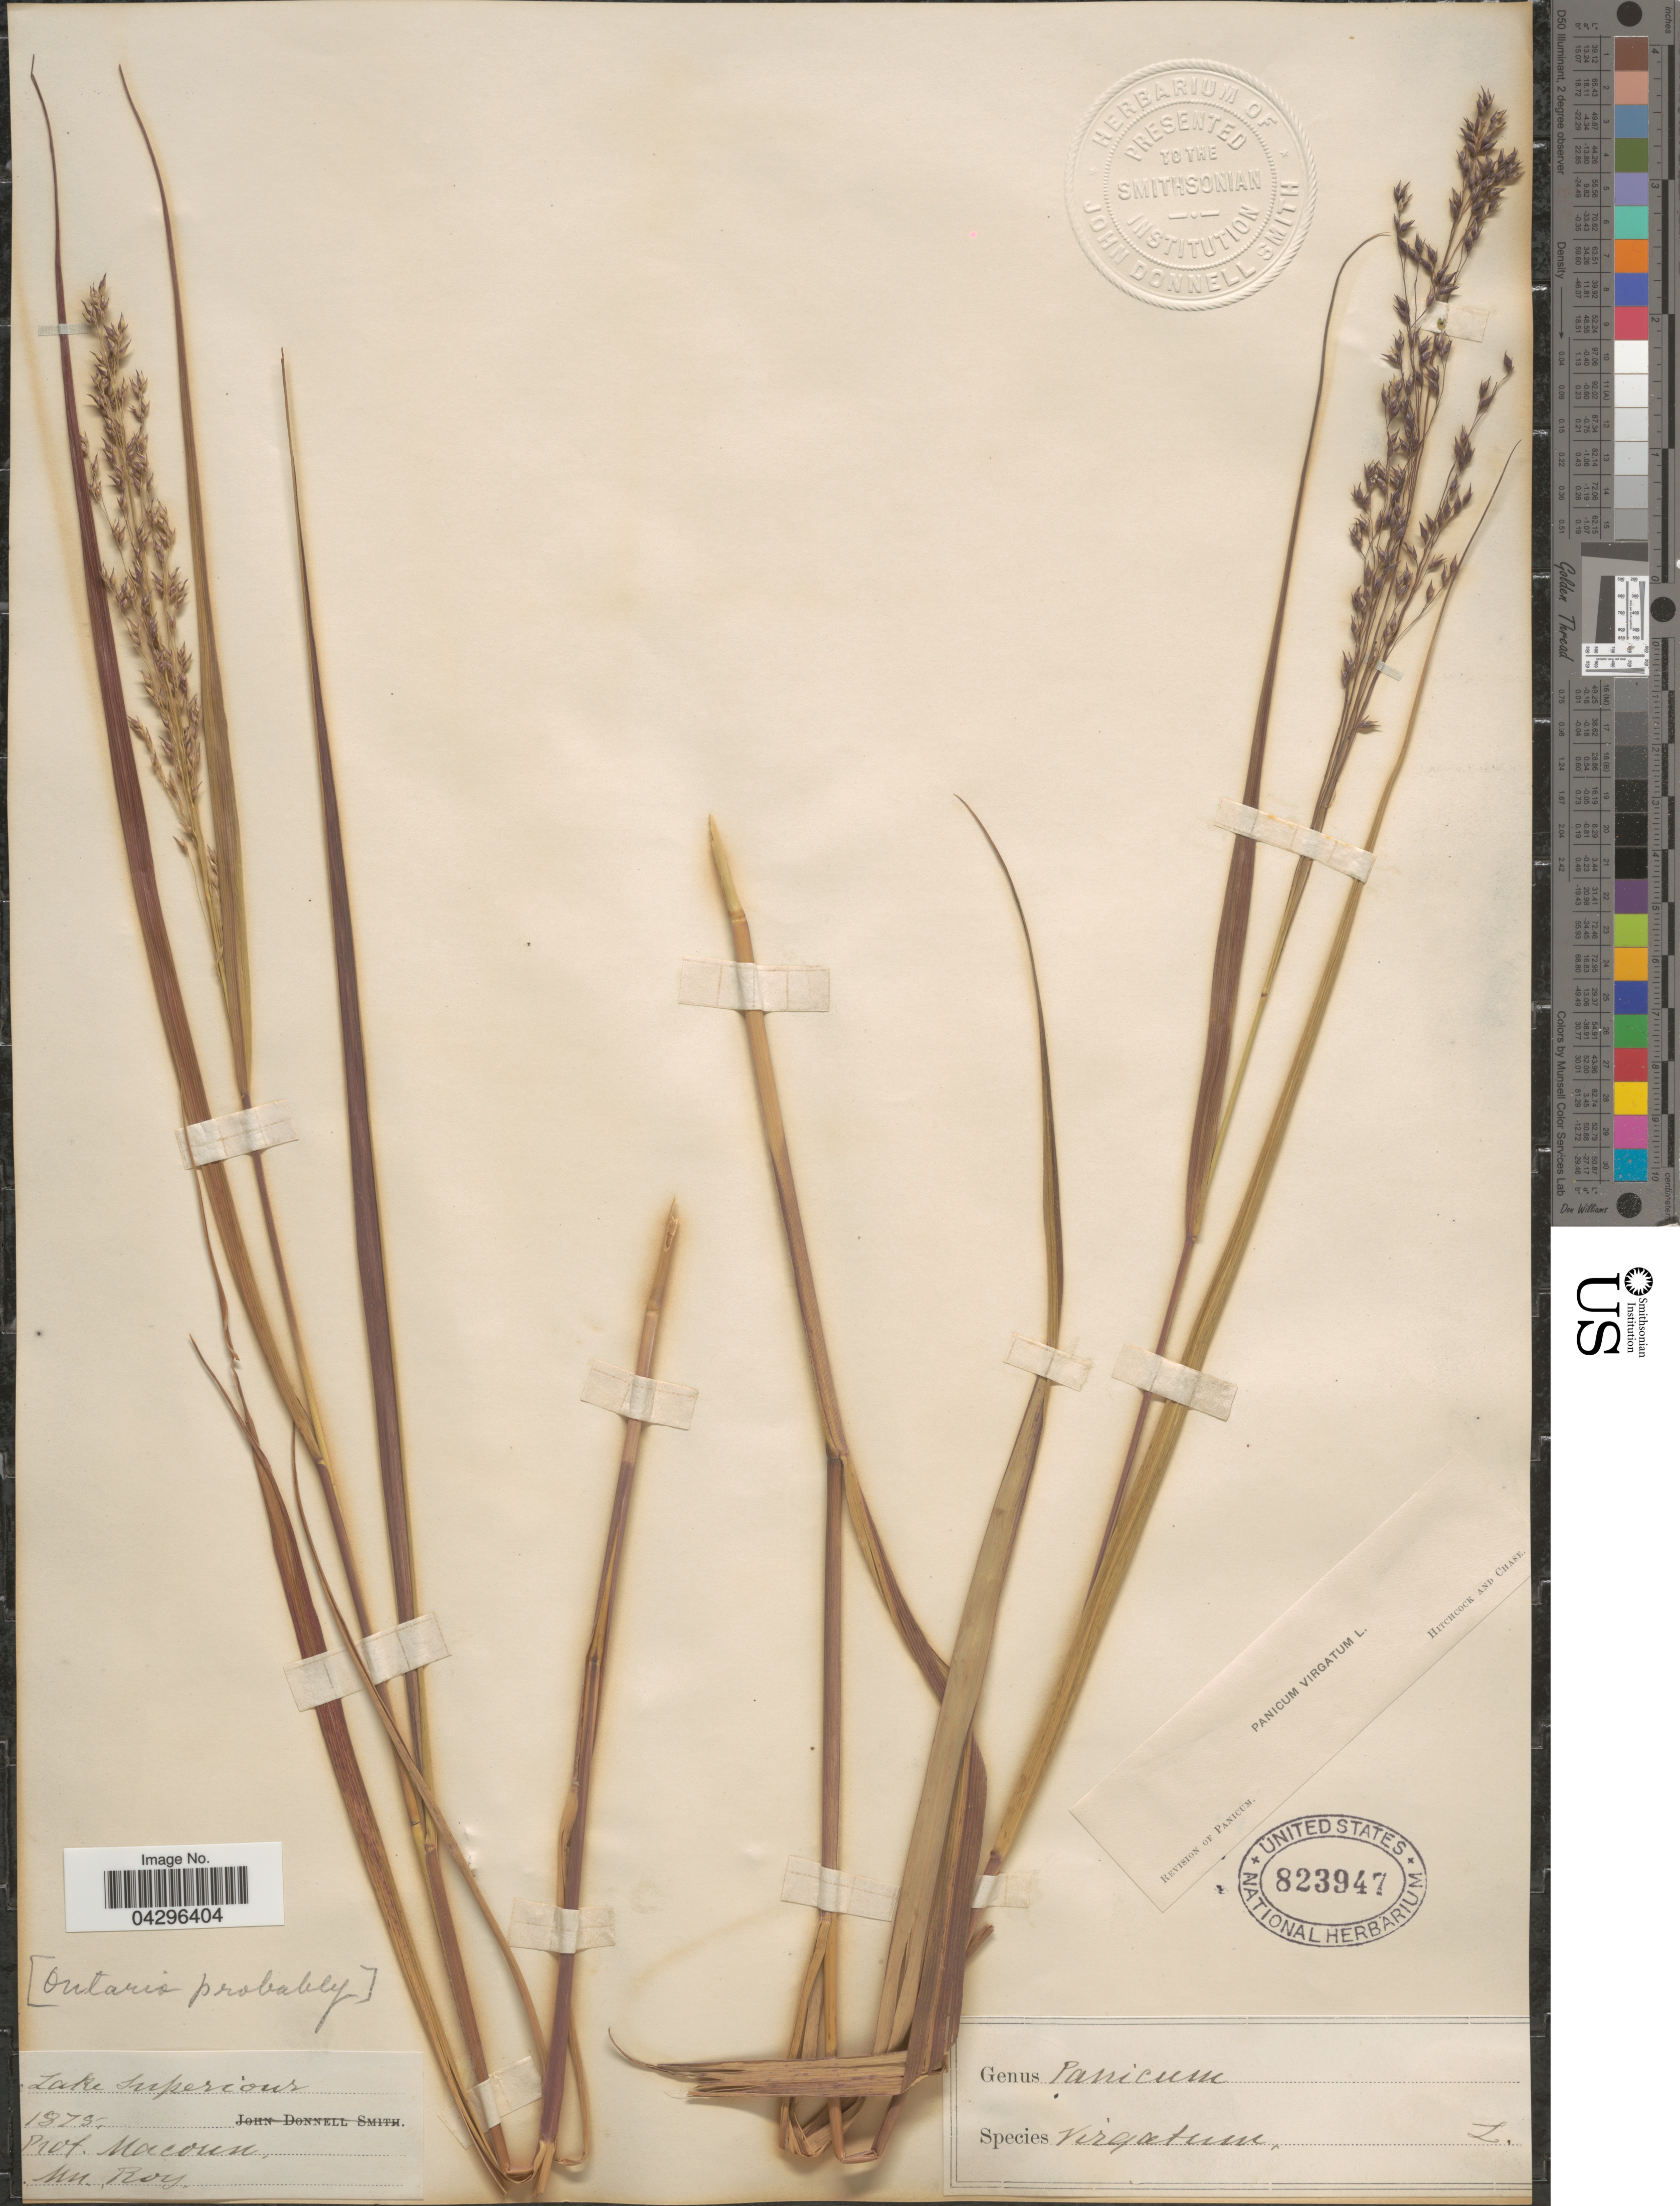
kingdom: Plantae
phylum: Tracheophyta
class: Liliopsida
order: Poales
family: Poaceae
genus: Panicum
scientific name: Panicum virgatum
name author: L.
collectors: Prof. Macoun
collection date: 1873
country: Canada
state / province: Ontario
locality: Lake Superiour.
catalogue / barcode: US 823947